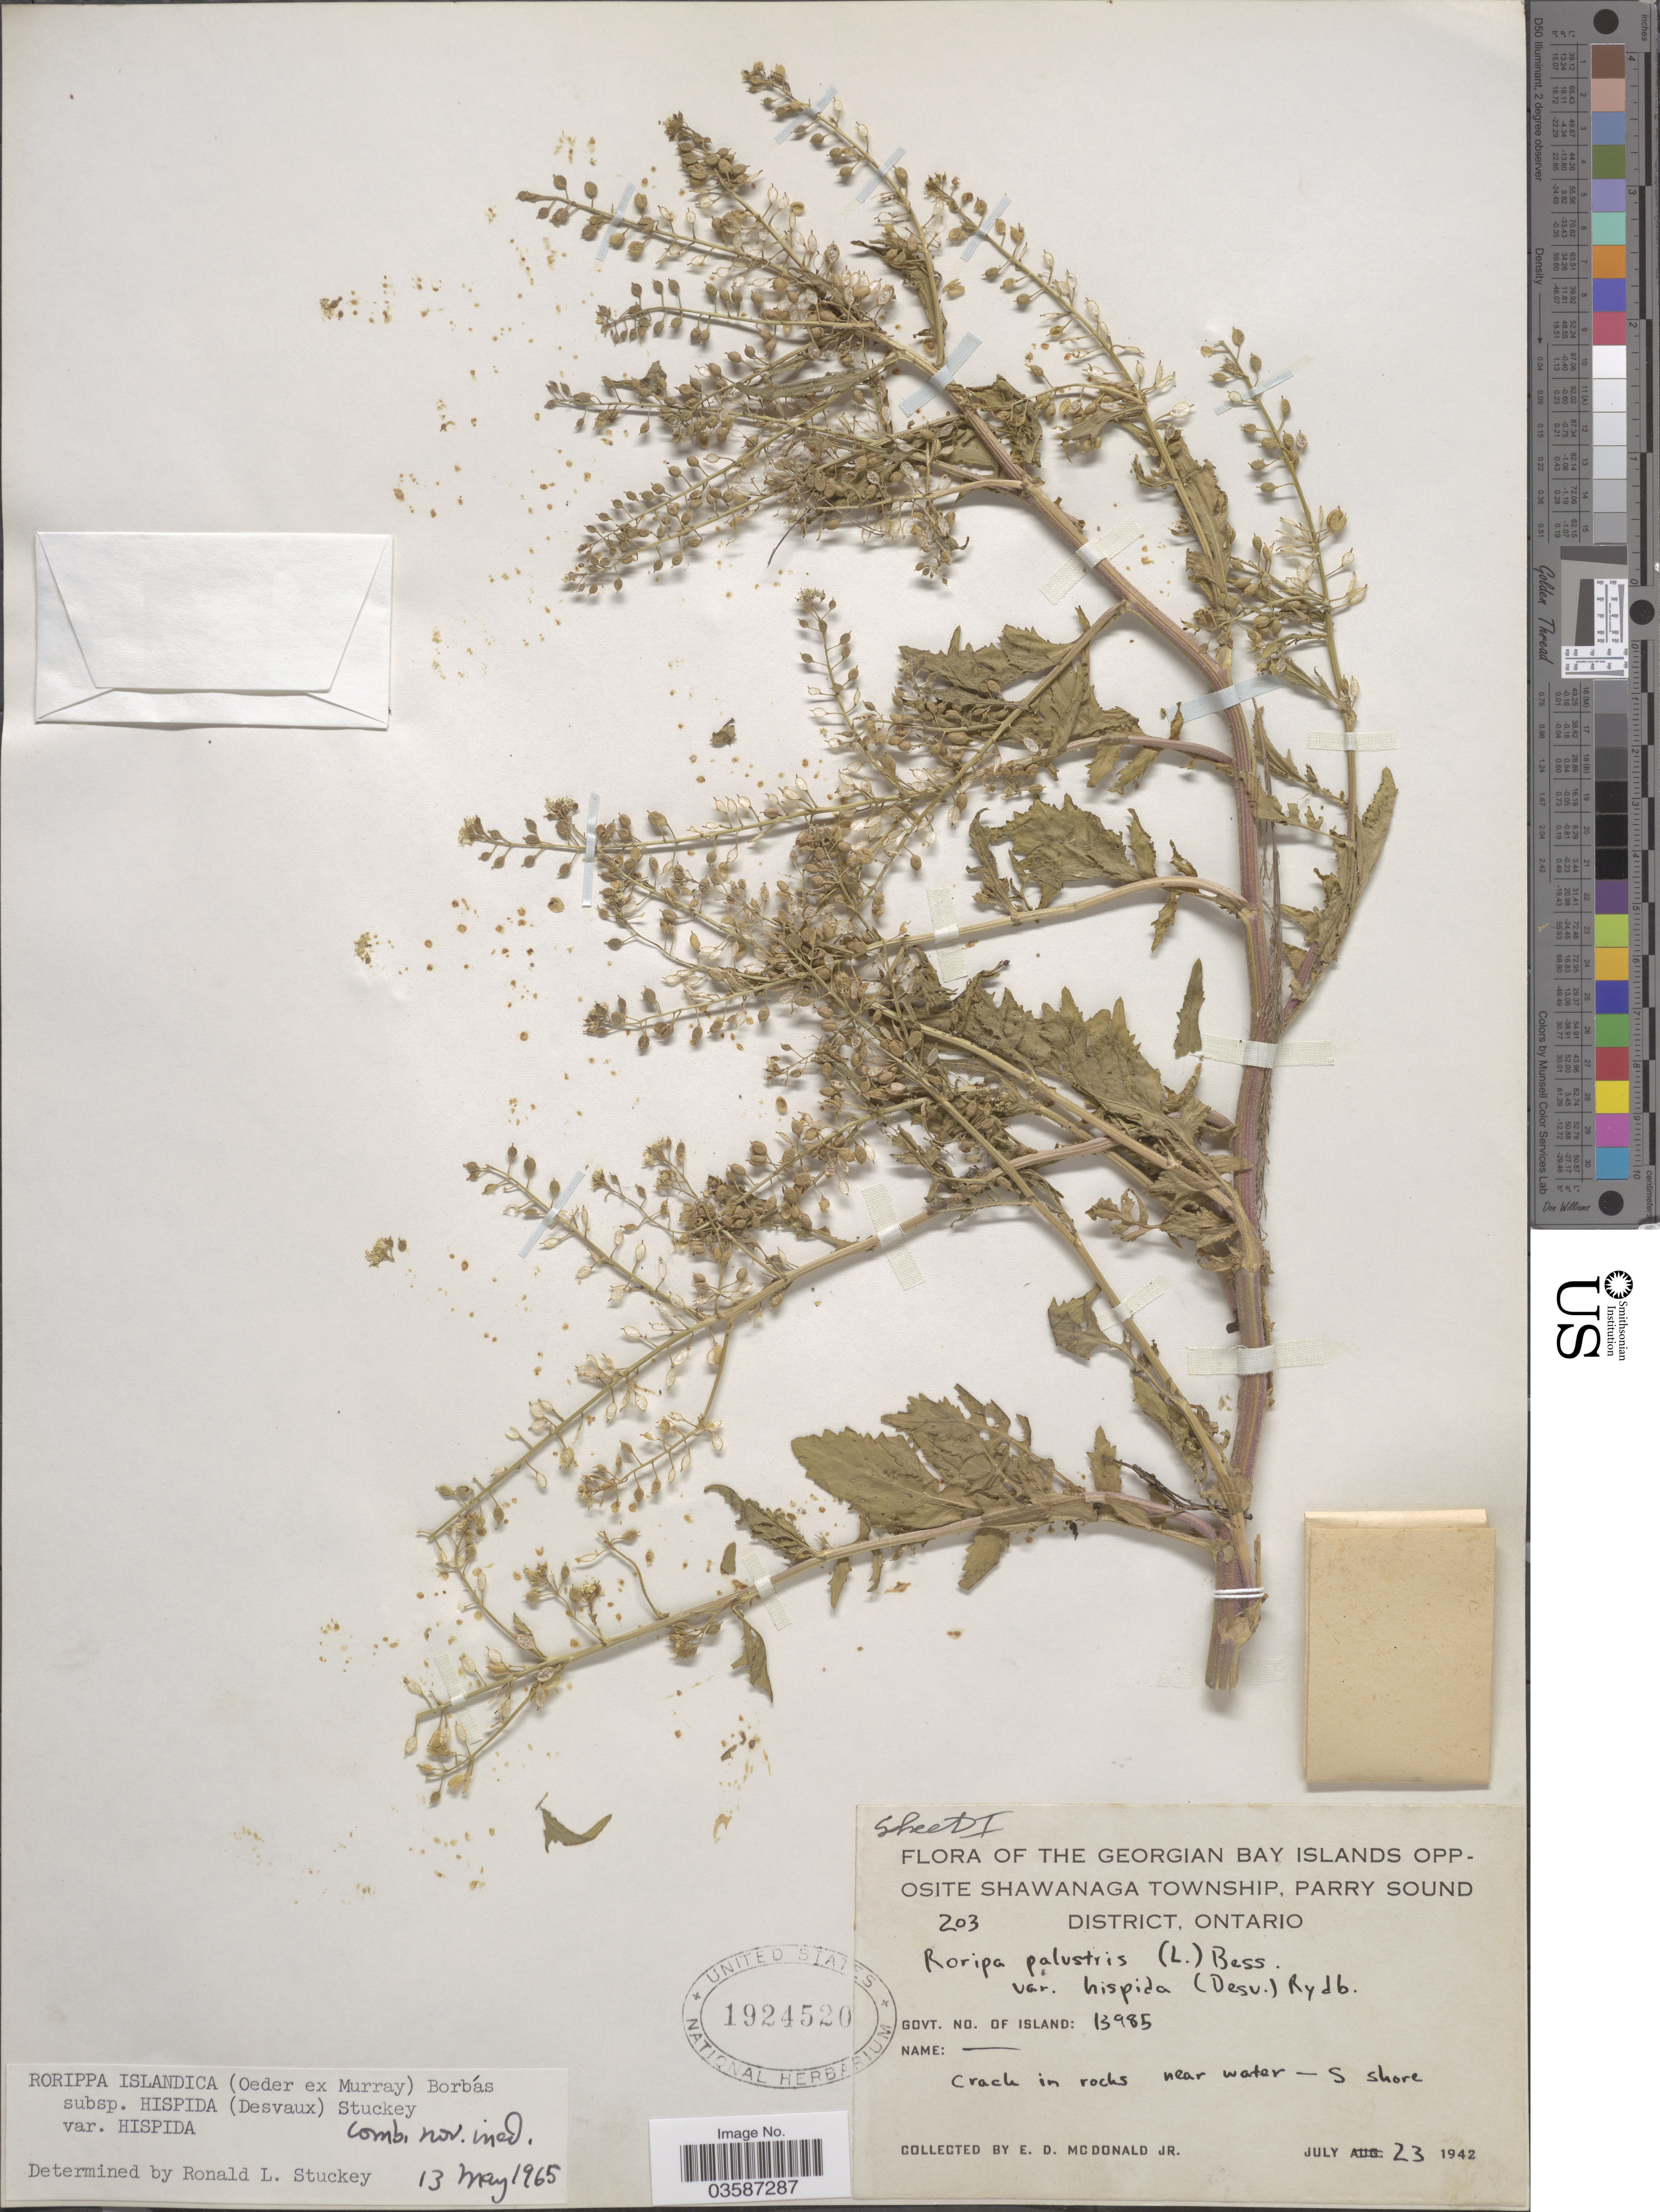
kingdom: Plantae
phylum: Tracheophyta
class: Magnoliopsida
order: Brassicales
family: Brassicaceae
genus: Rorippa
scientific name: Rorippa islandica var. hispida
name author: (Desv.) Butters & Abbe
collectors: E. D. McDonald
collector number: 203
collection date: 1942-07-23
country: Canada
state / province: Ontario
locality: The Georgian Bay Islands Opposite Shawanaga Township, Parry Sound District. S shore.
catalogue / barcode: US 1924520